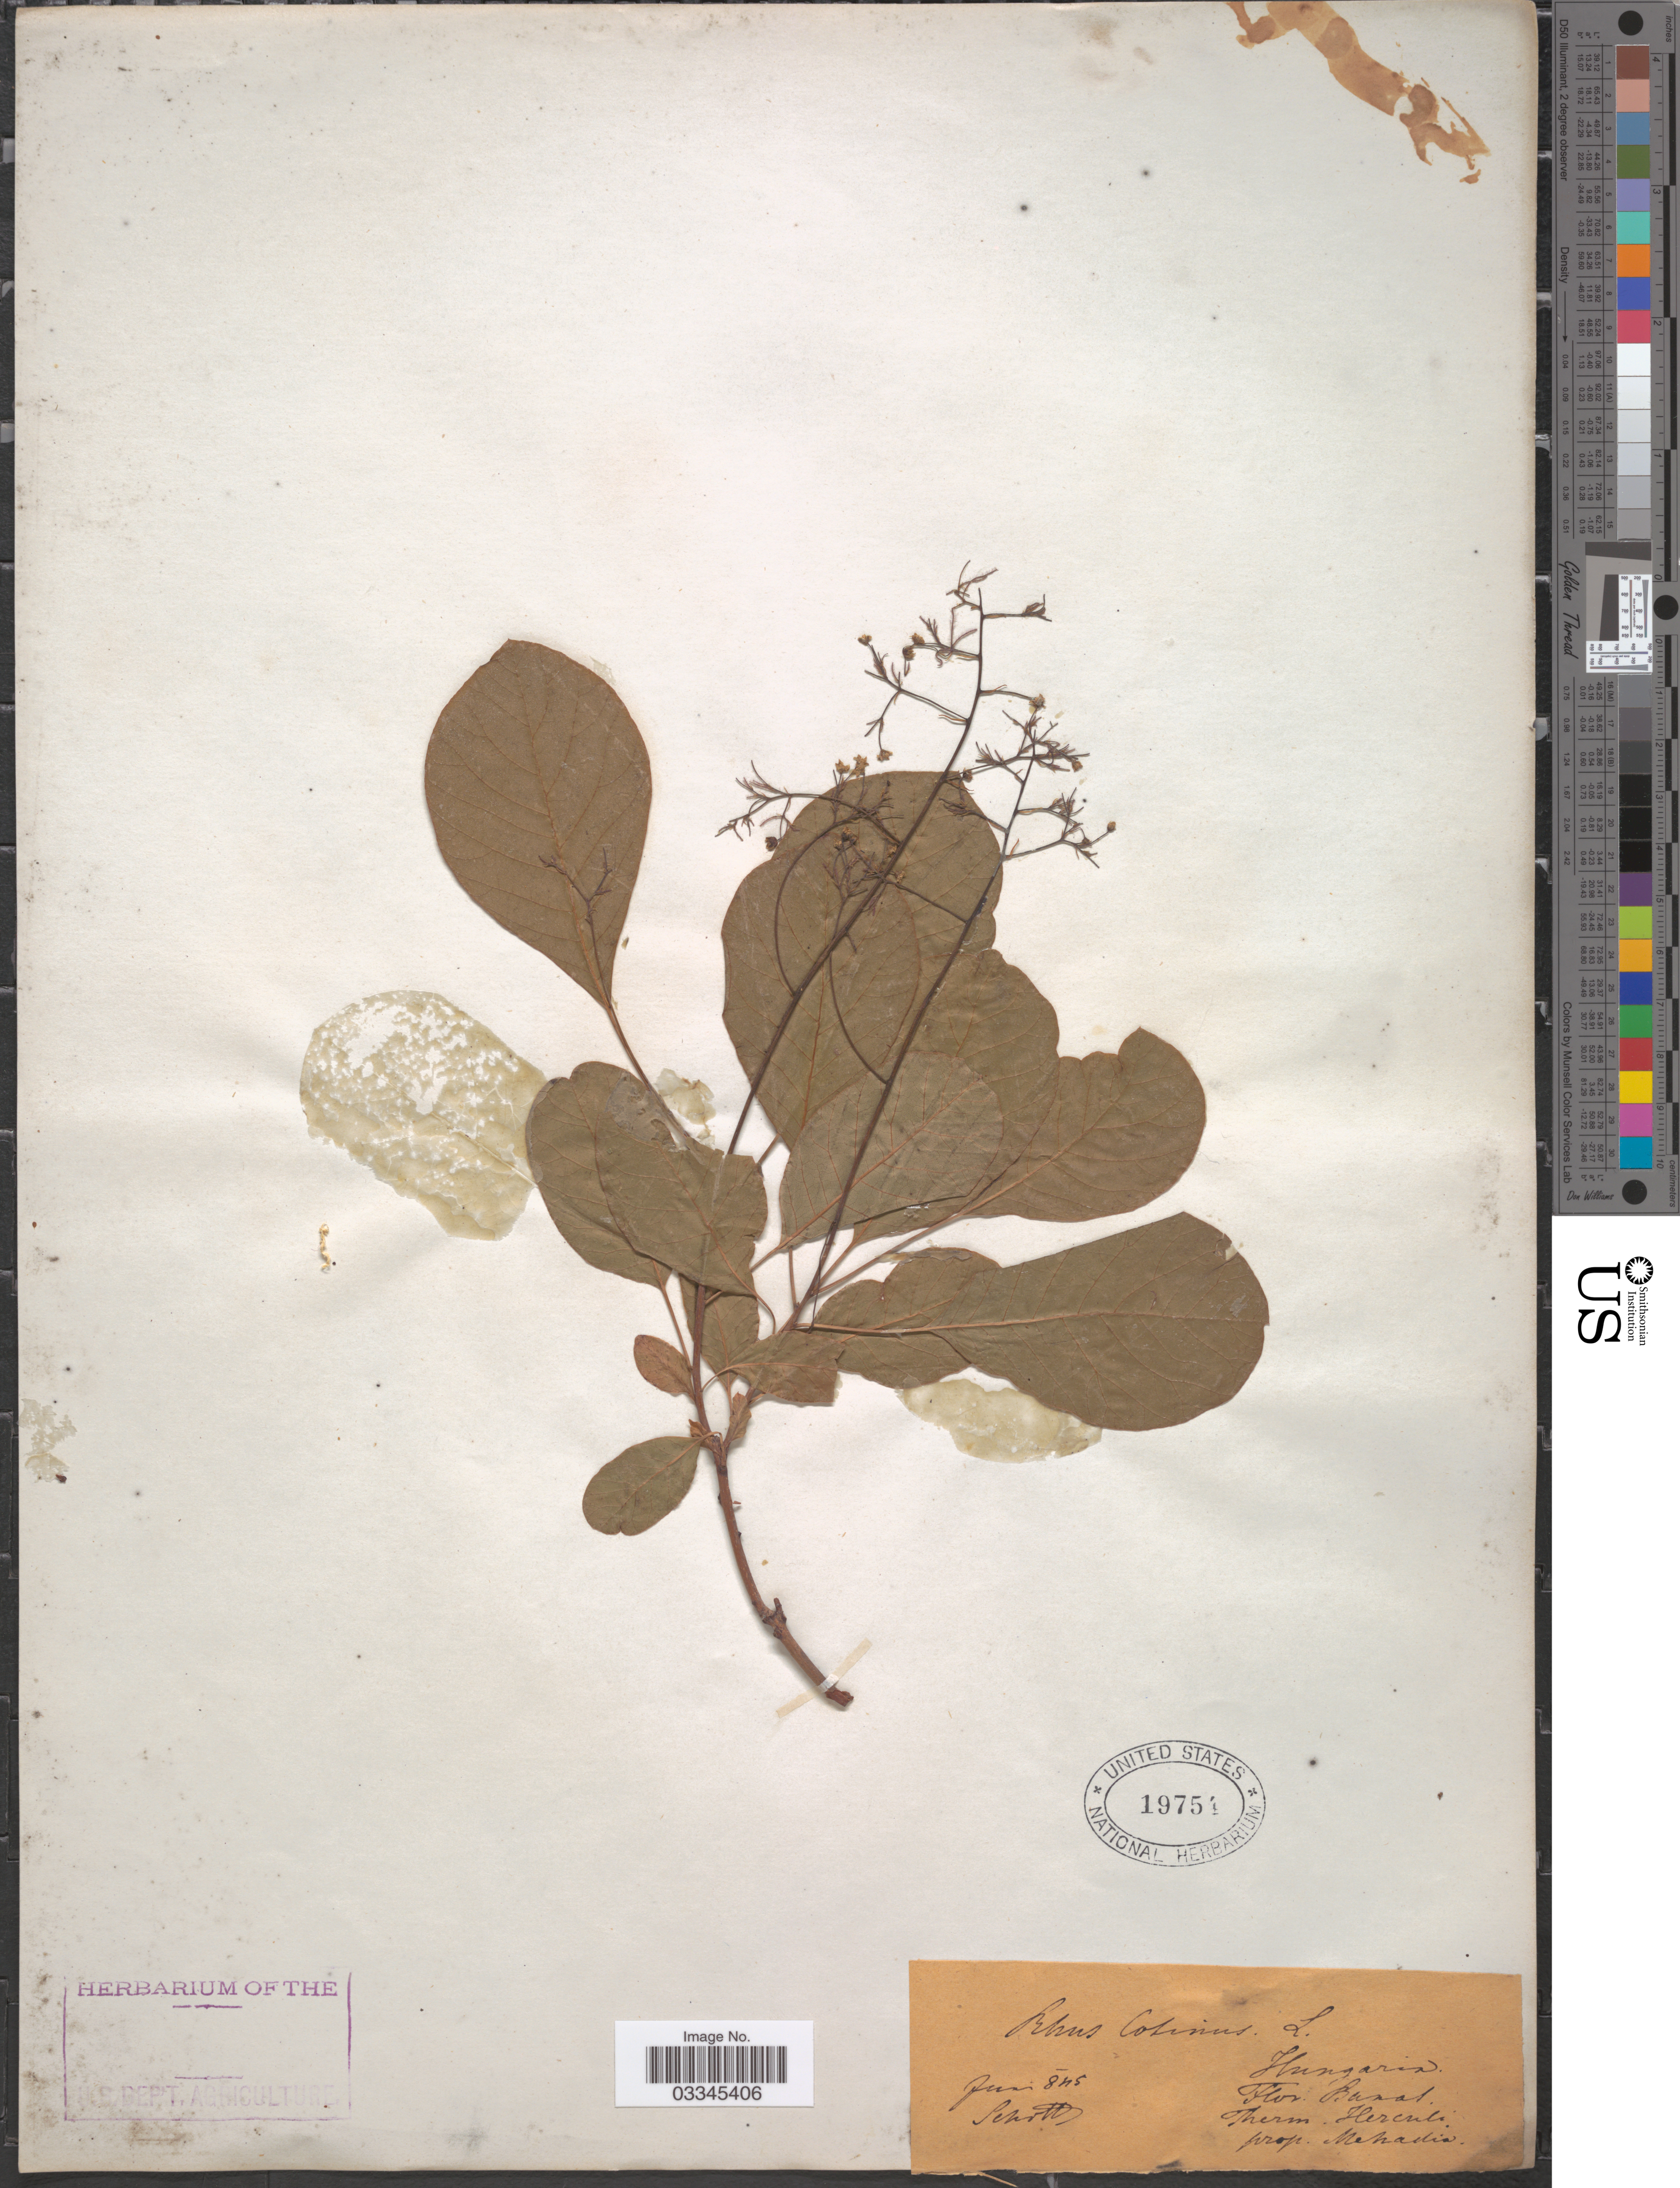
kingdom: Plantae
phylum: Tracheophyta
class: Magnoliopsida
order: Sapindales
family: Anacardiaceae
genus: Cotinus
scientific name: Cotinus coggygria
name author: Scop.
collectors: Schott, --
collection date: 1845-06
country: Romania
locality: Flor. Banat, Therm. Herculi, prop. Mehadia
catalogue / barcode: US 19754